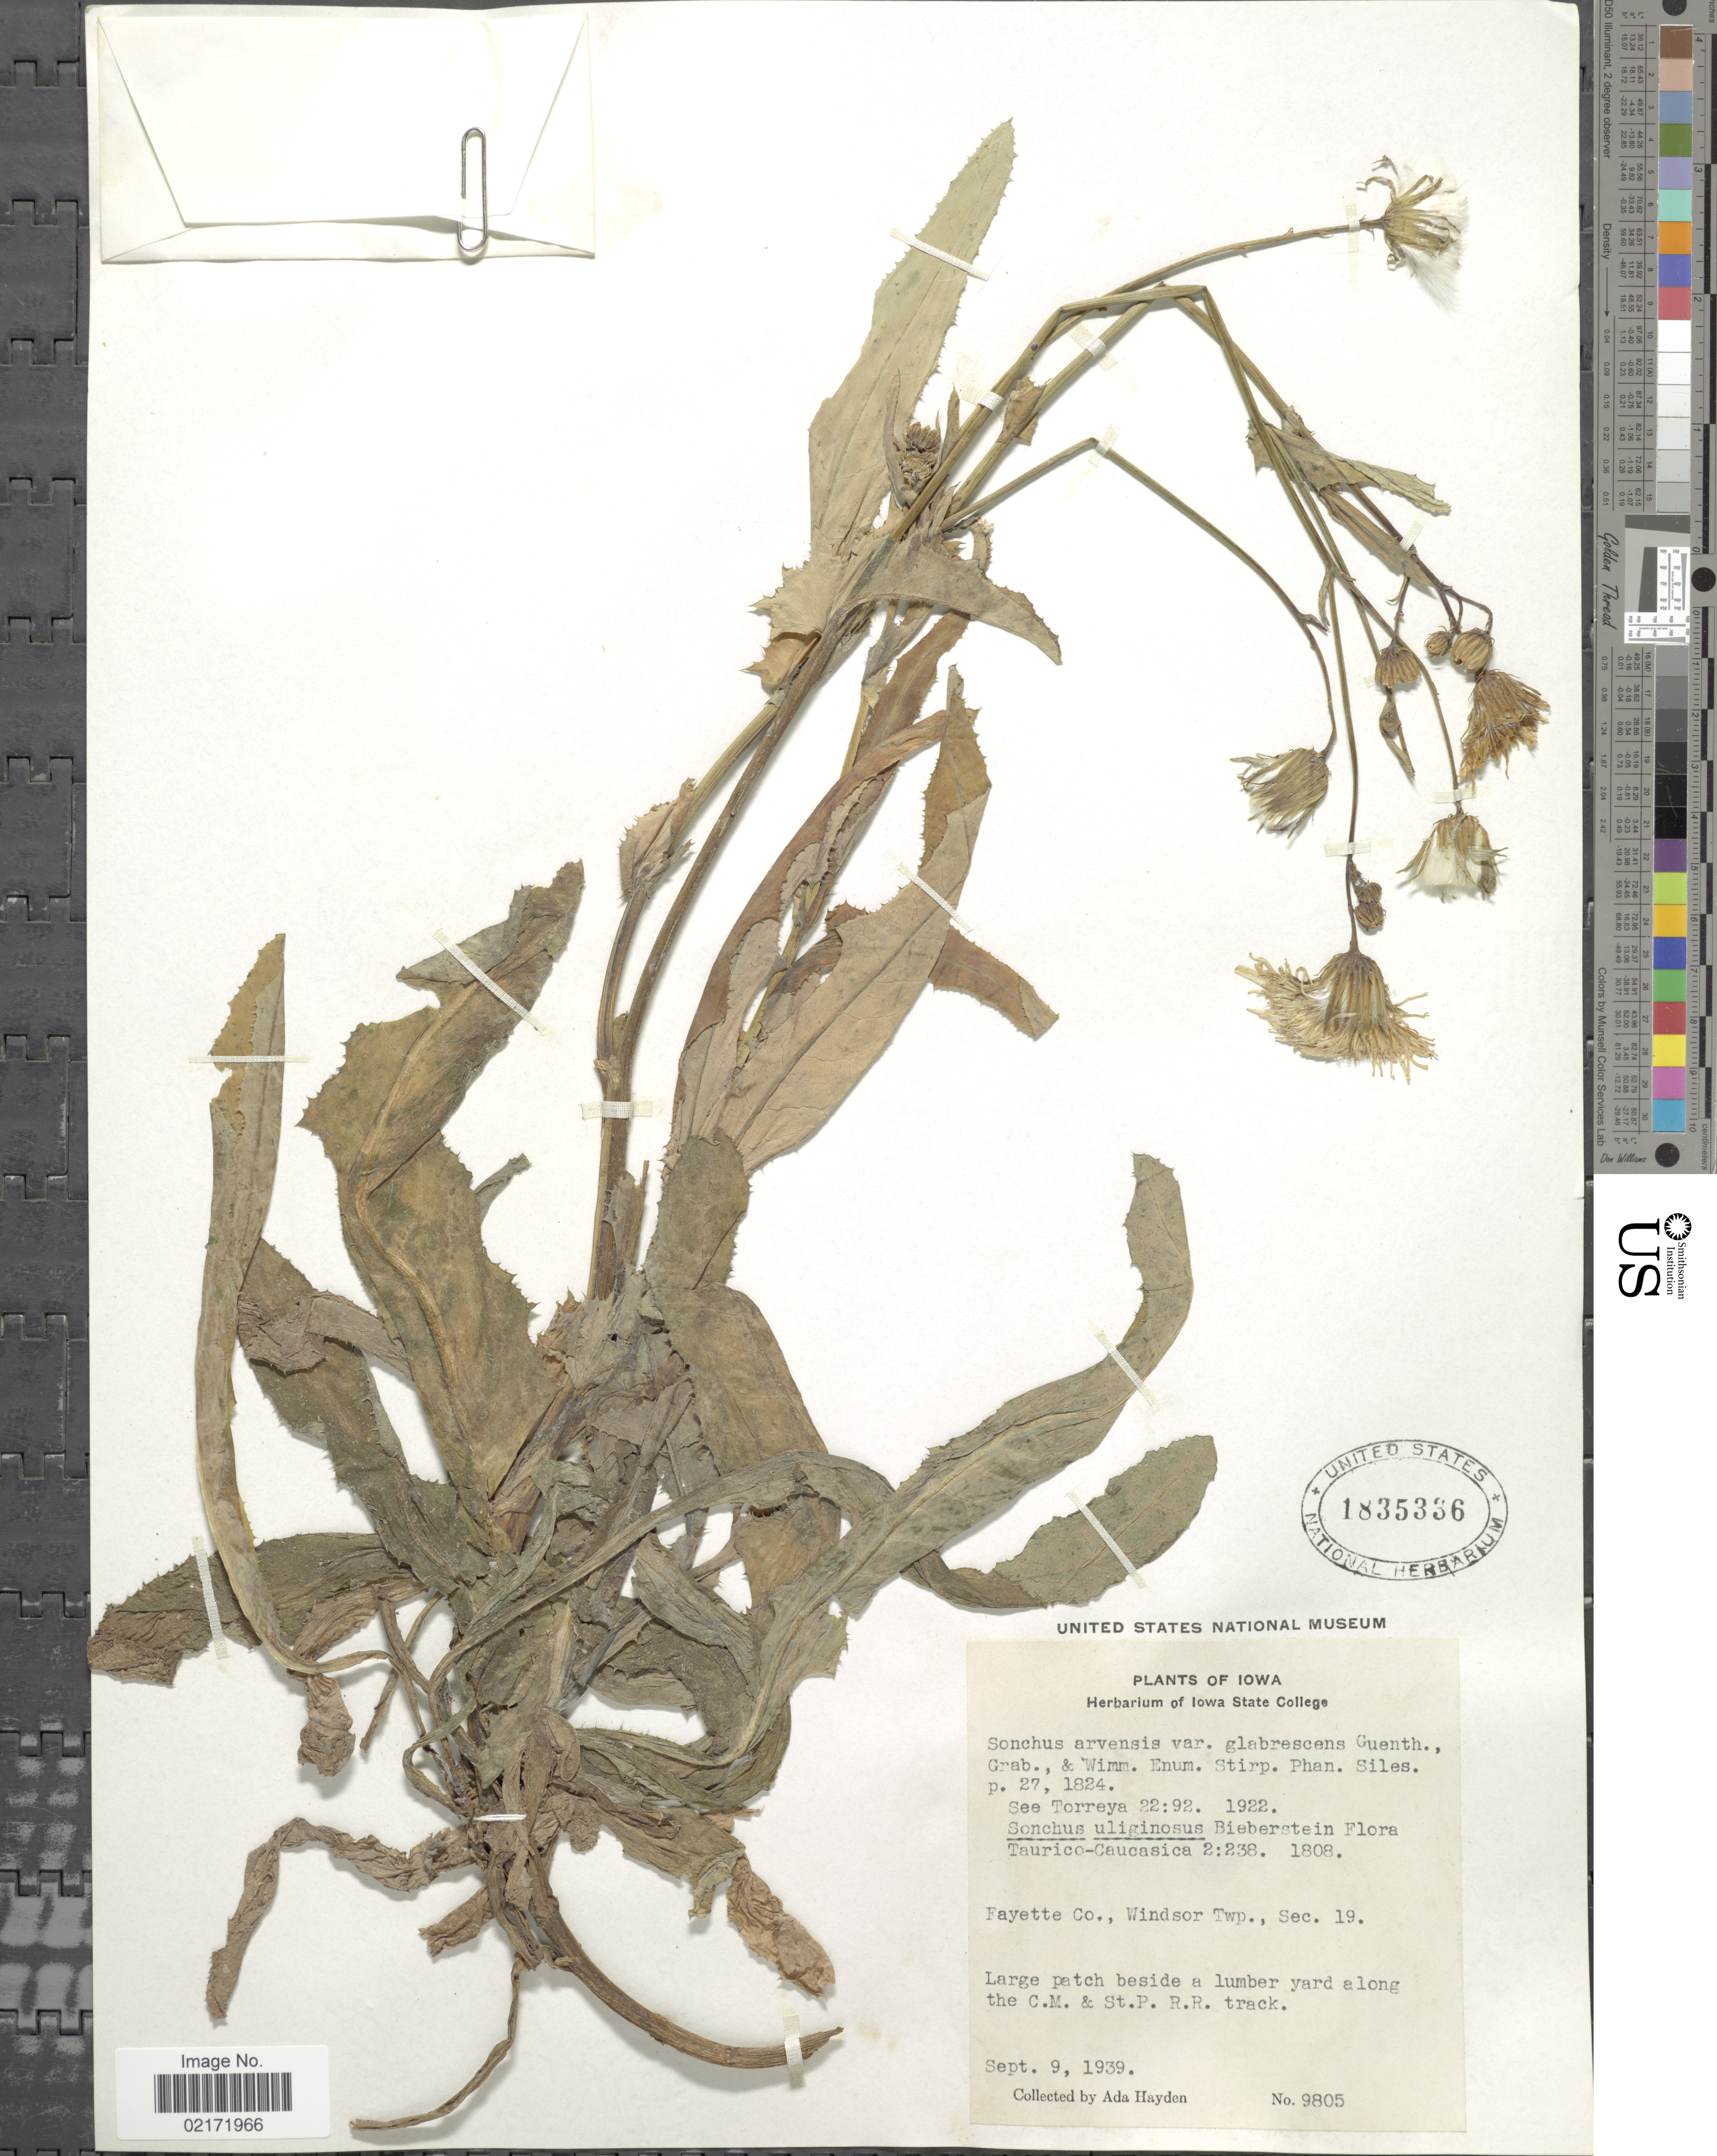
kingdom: Plantae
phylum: Tracheophyta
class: Magnoliopsida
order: Asterales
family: Asteraceae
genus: Sonchus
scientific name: Sonchus arvensis subsp. uliginosus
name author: (M. Bieb.) Nyman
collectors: Ada Hayden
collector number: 9805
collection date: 1939-09-09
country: United States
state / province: Iowa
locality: Fayette Co., Windsor Twp., Sec. 19, large path beside a lumber yard along the C.M. & St. P. R.R. track.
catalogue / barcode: US 1835336